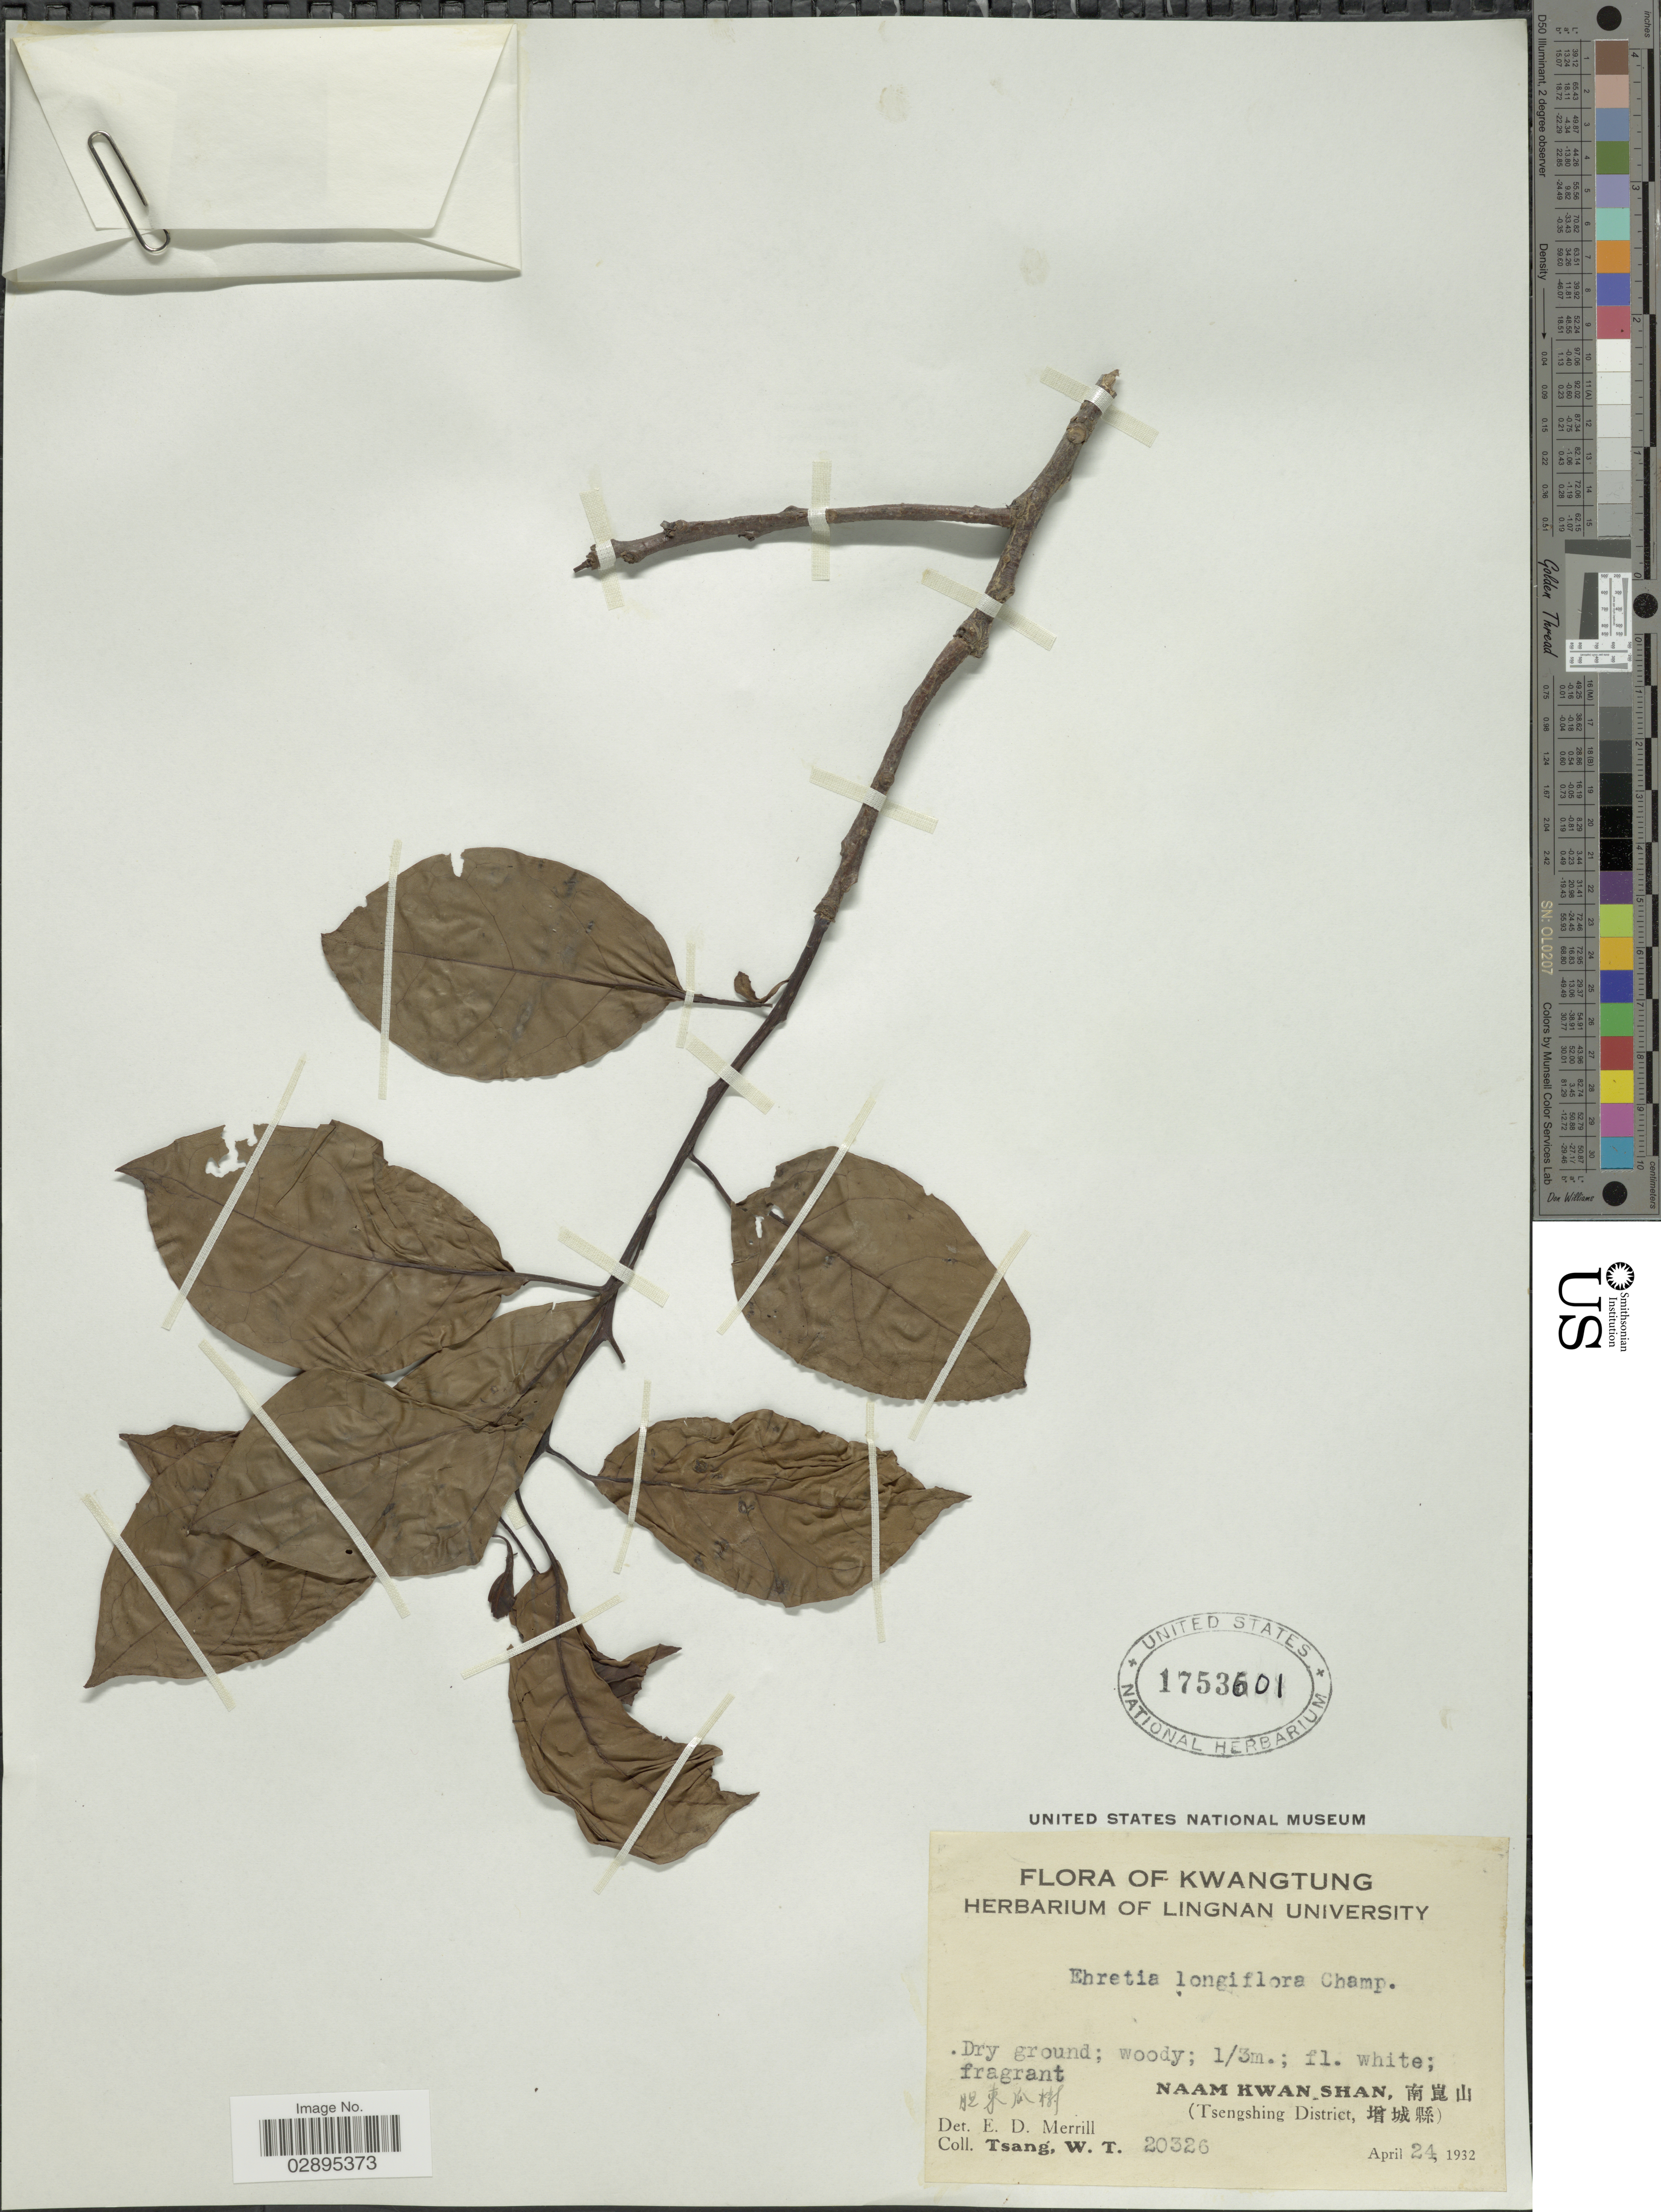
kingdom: Plantae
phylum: Tracheophyta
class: Magnoliopsida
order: Boraginales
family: Ehretiaceae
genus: Ehretia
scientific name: Ehretia longiflora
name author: Champ. ex Benth.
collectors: W. T. Tsang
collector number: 20326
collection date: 1932-04-24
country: China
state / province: Guangdong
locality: Kwatung.Naam Kwan Shan, (Tsengshing District.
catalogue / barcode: US 1753601